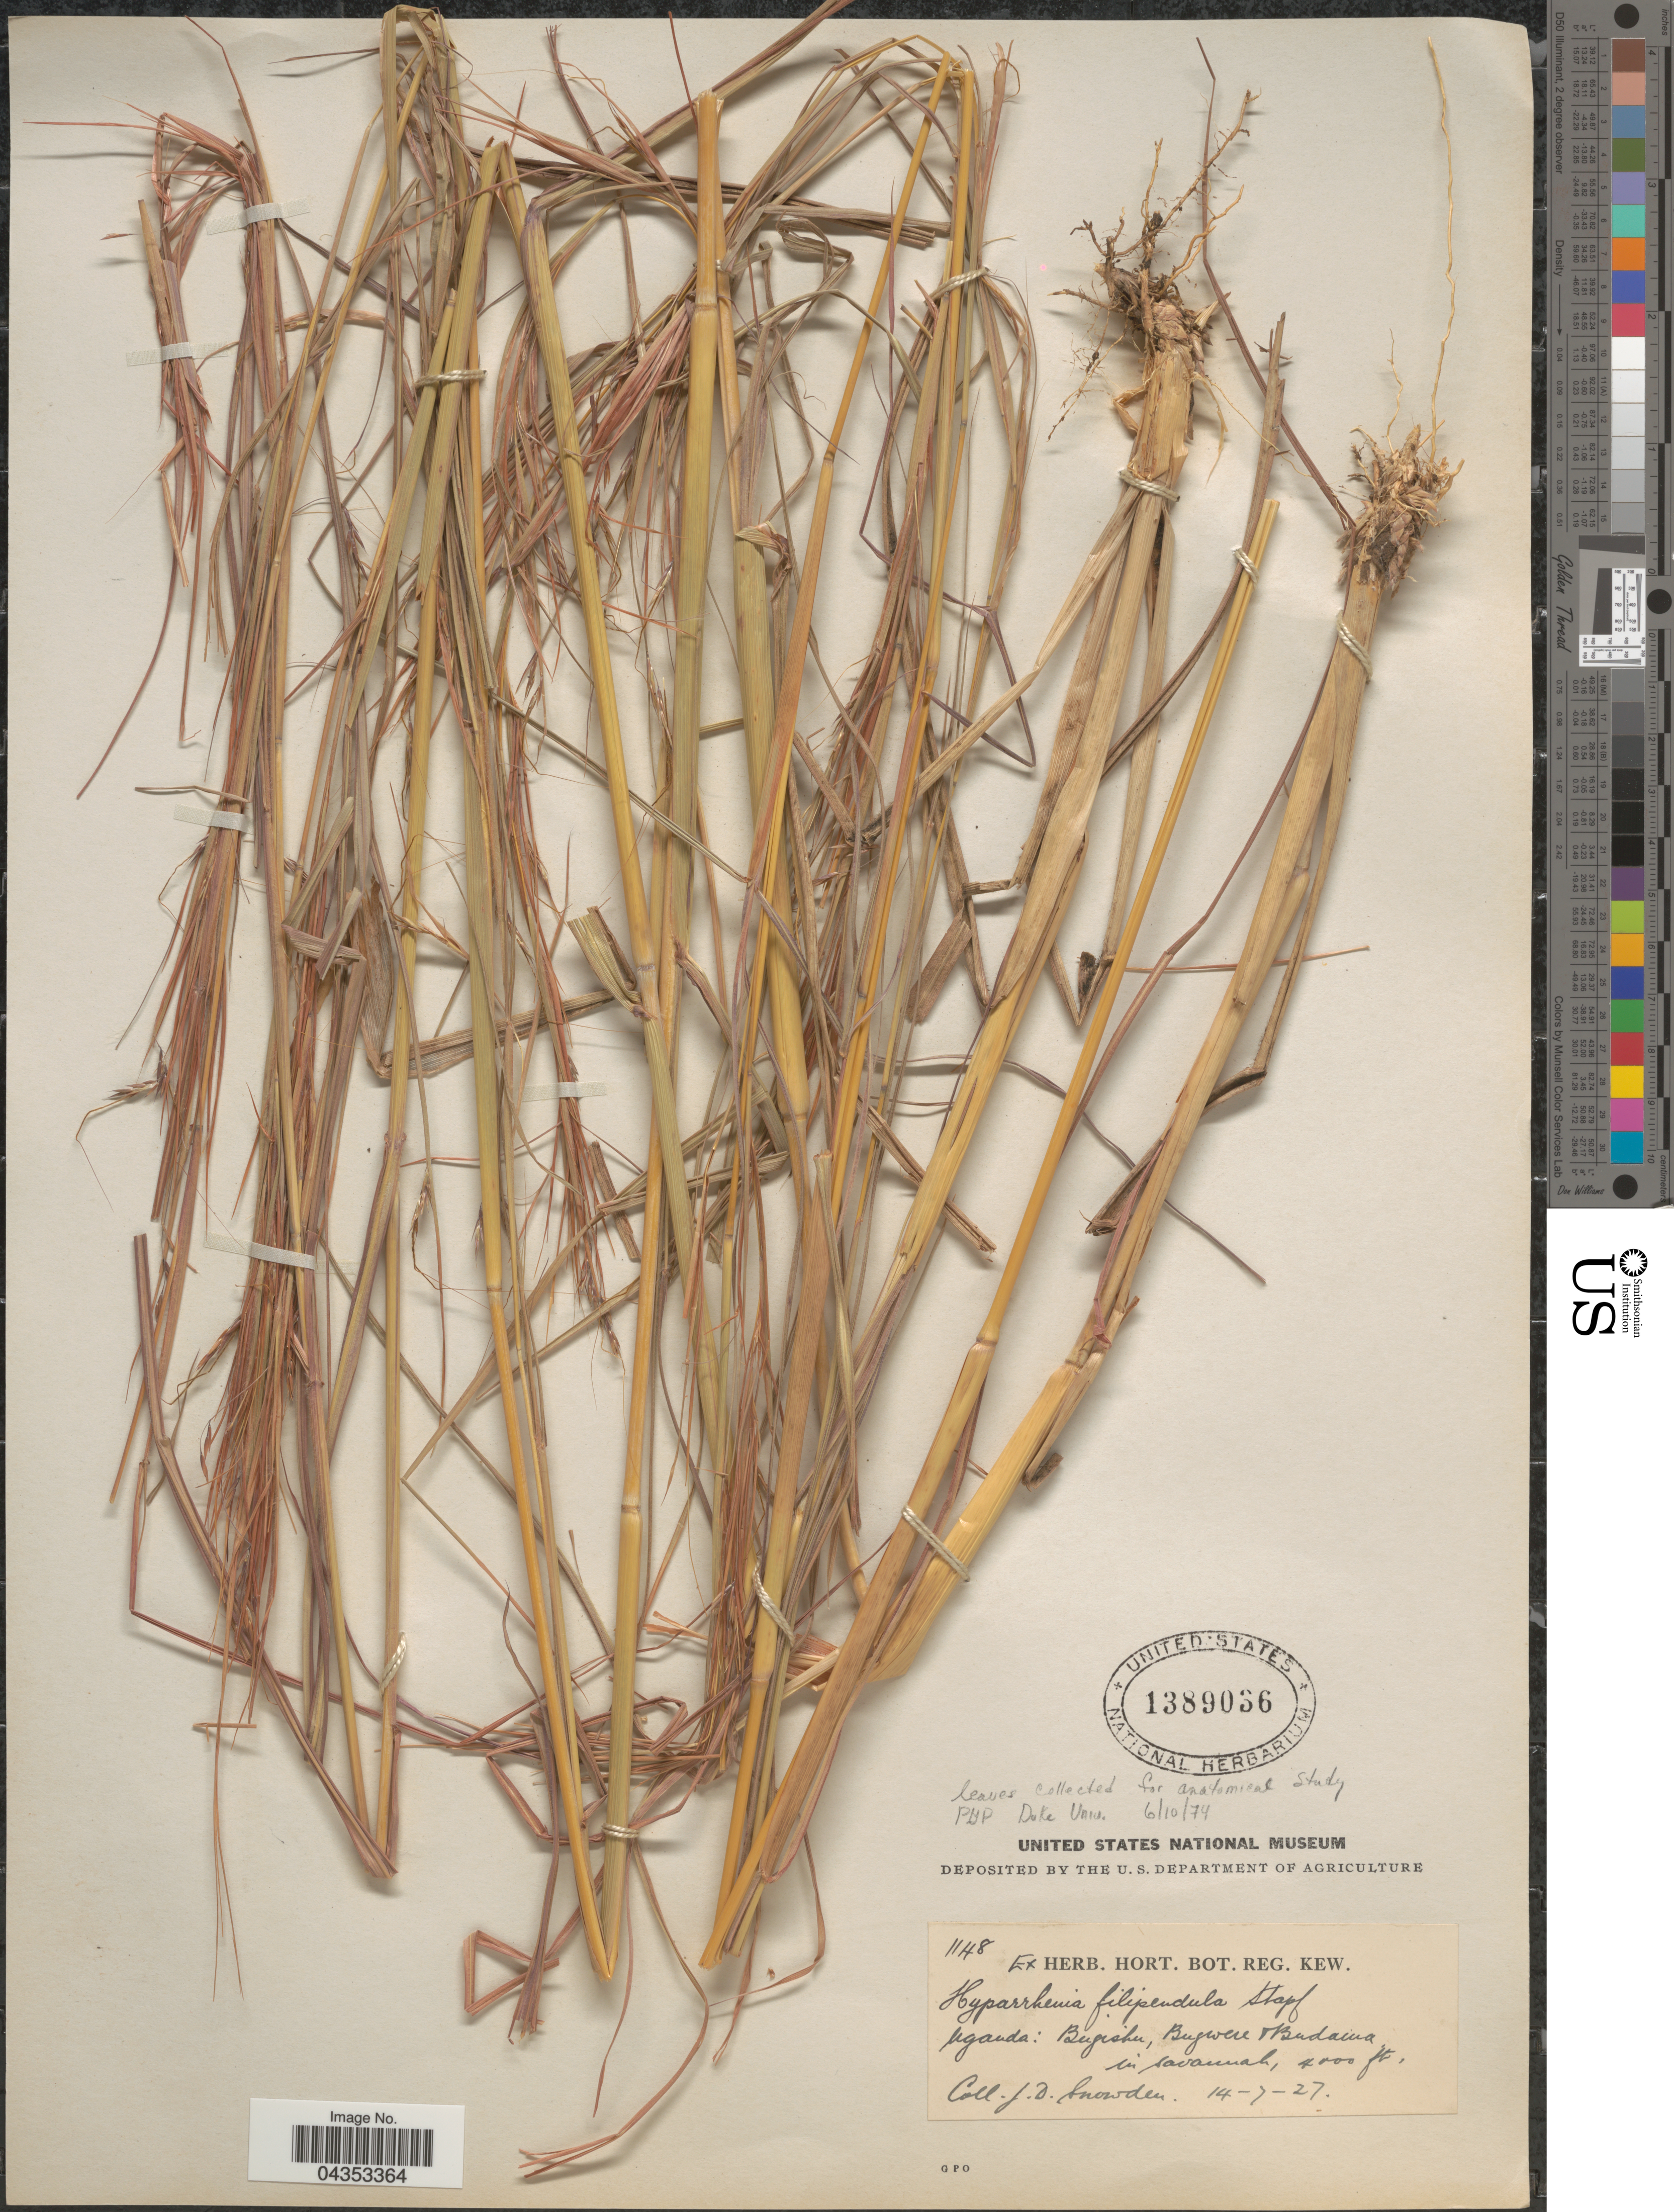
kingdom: Plantae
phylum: Tracheophyta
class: Liliopsida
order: Poales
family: Poaceae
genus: Hyparrhenia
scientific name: Hyparrhenia filipendula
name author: (Hochr.) Stapf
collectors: J. Snowden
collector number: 1148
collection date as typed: Transcribed d/m/y: 14/7/27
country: Uganda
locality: Bugishu, Bugwere & Budama.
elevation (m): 1219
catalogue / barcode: US 1389036